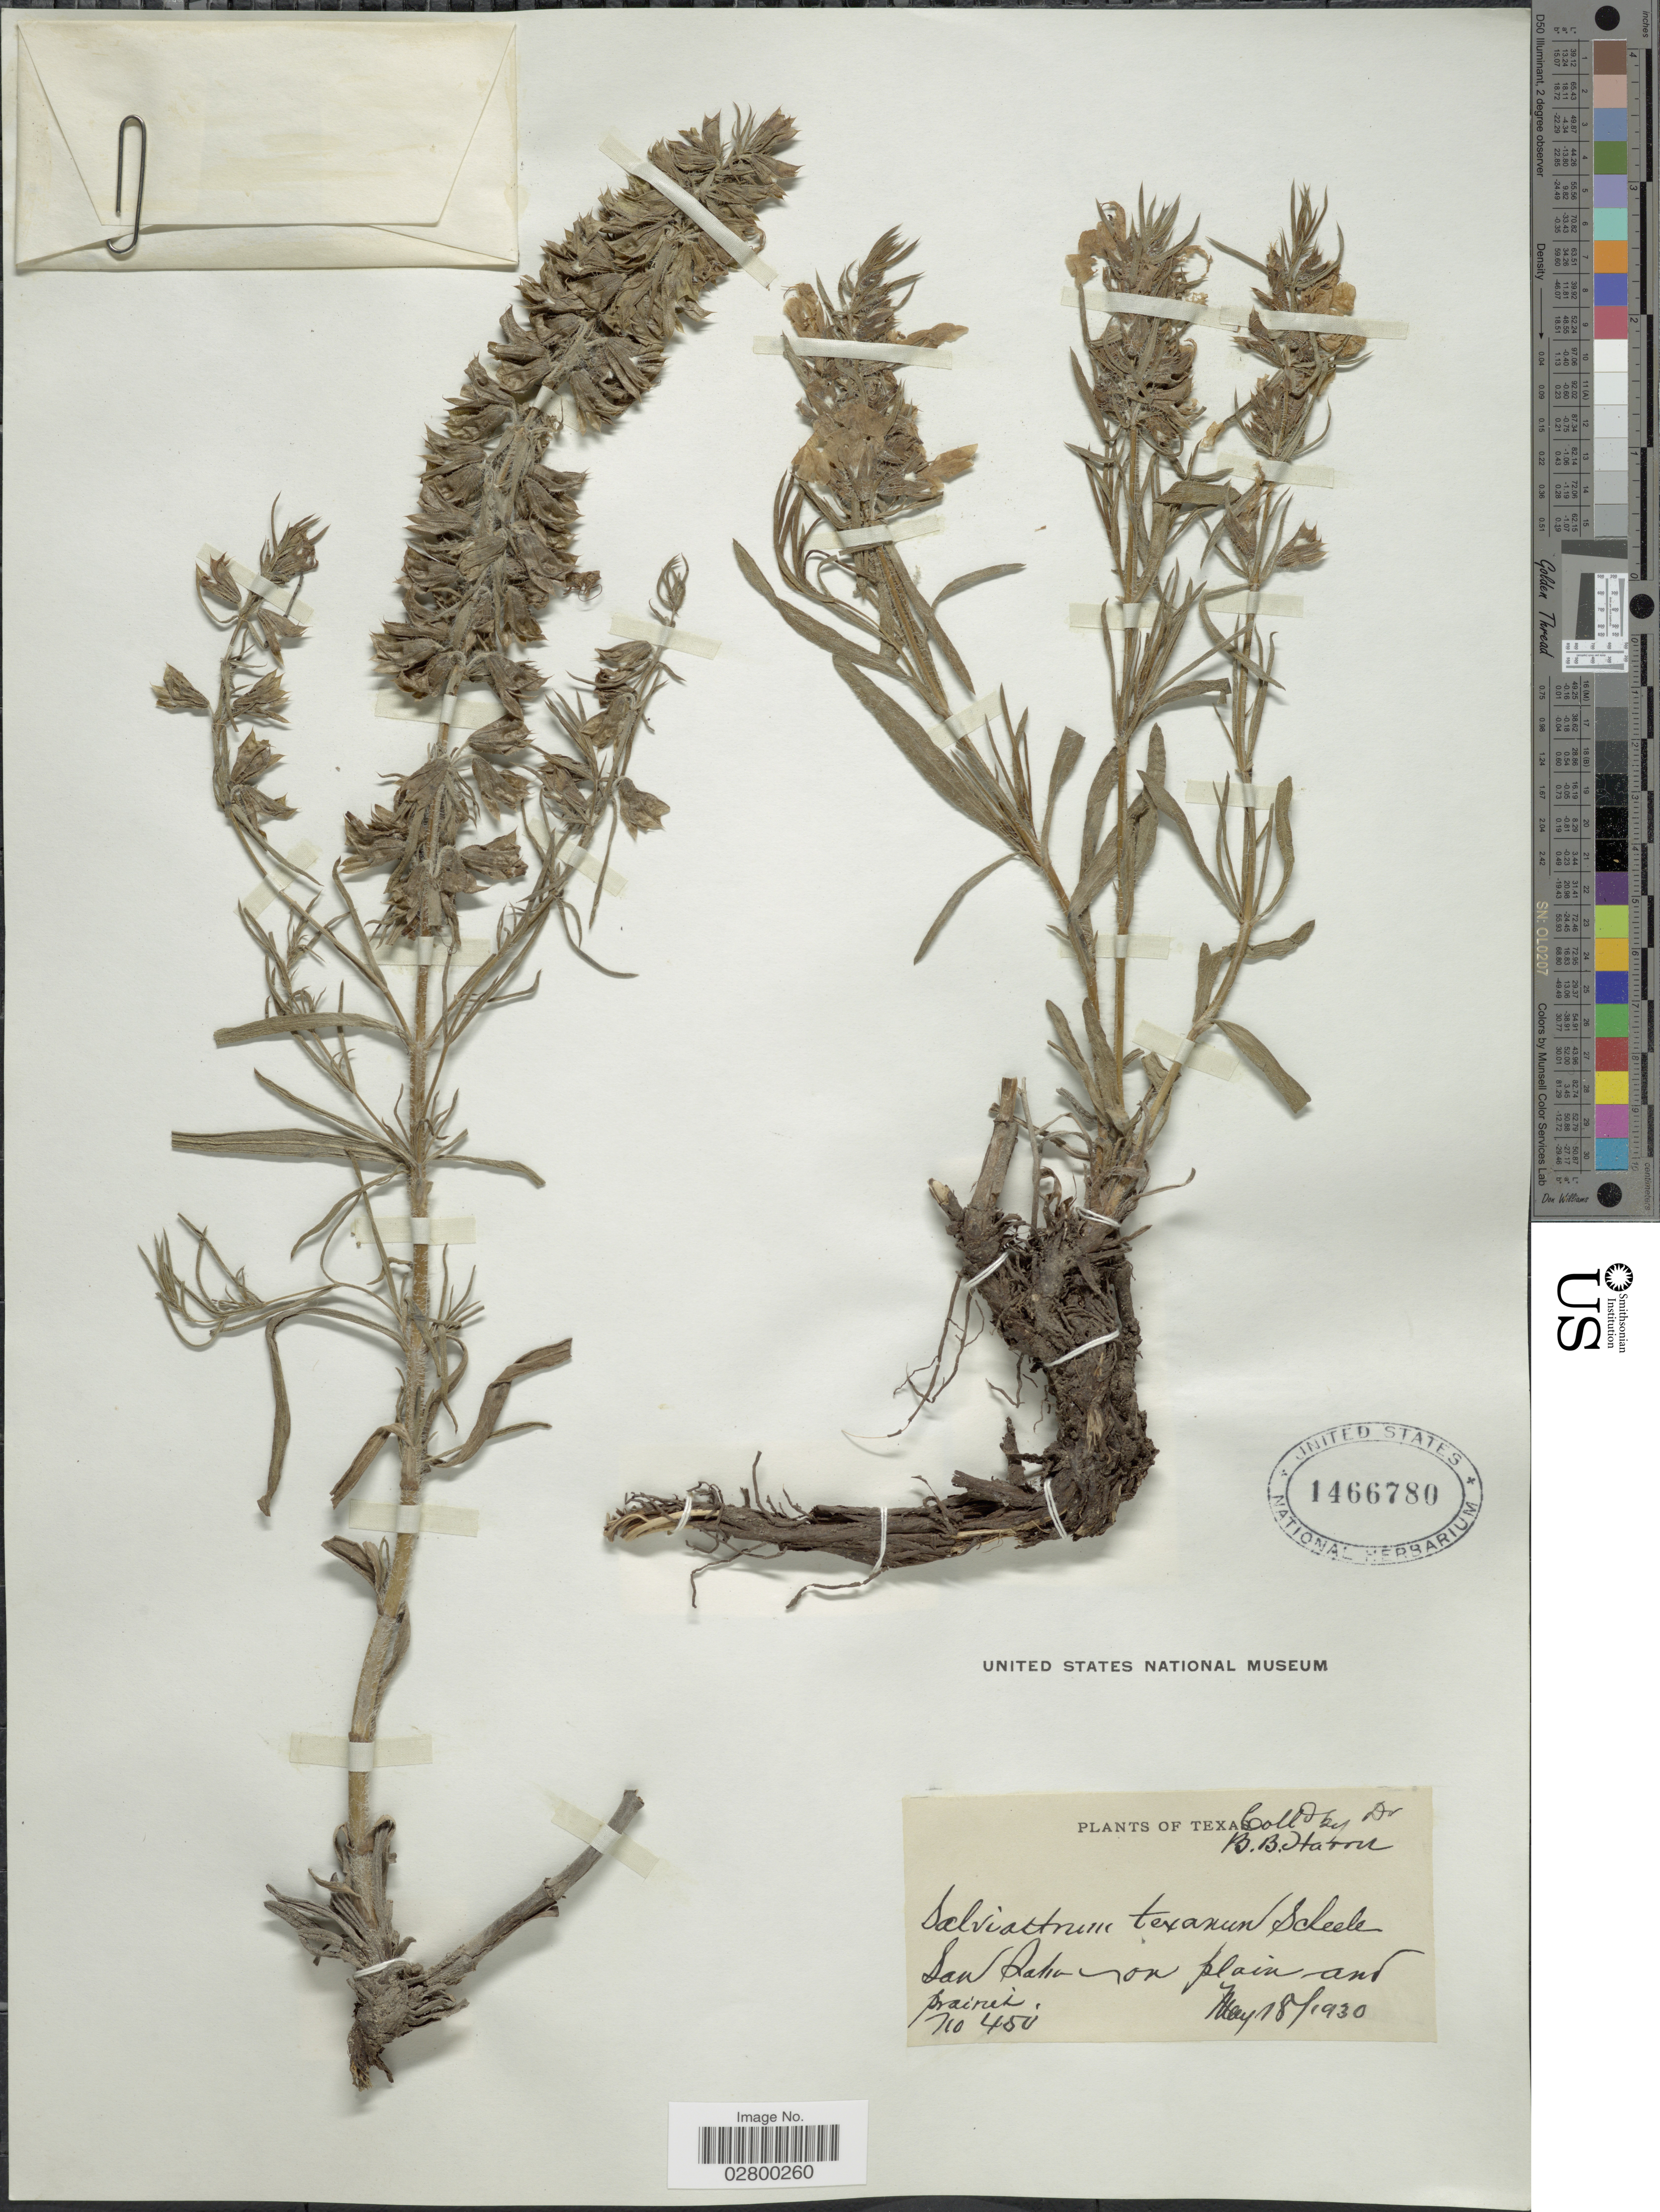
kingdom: Plantae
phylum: Tracheophyta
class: Magnoliopsida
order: Lamiales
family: Lamiaceae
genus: Salvia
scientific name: Salvia texana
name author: (Scheele) Torr.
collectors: B. B. Harris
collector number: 450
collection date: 1930-05-18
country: United States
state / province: Texas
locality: San Saba.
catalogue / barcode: US 1466780